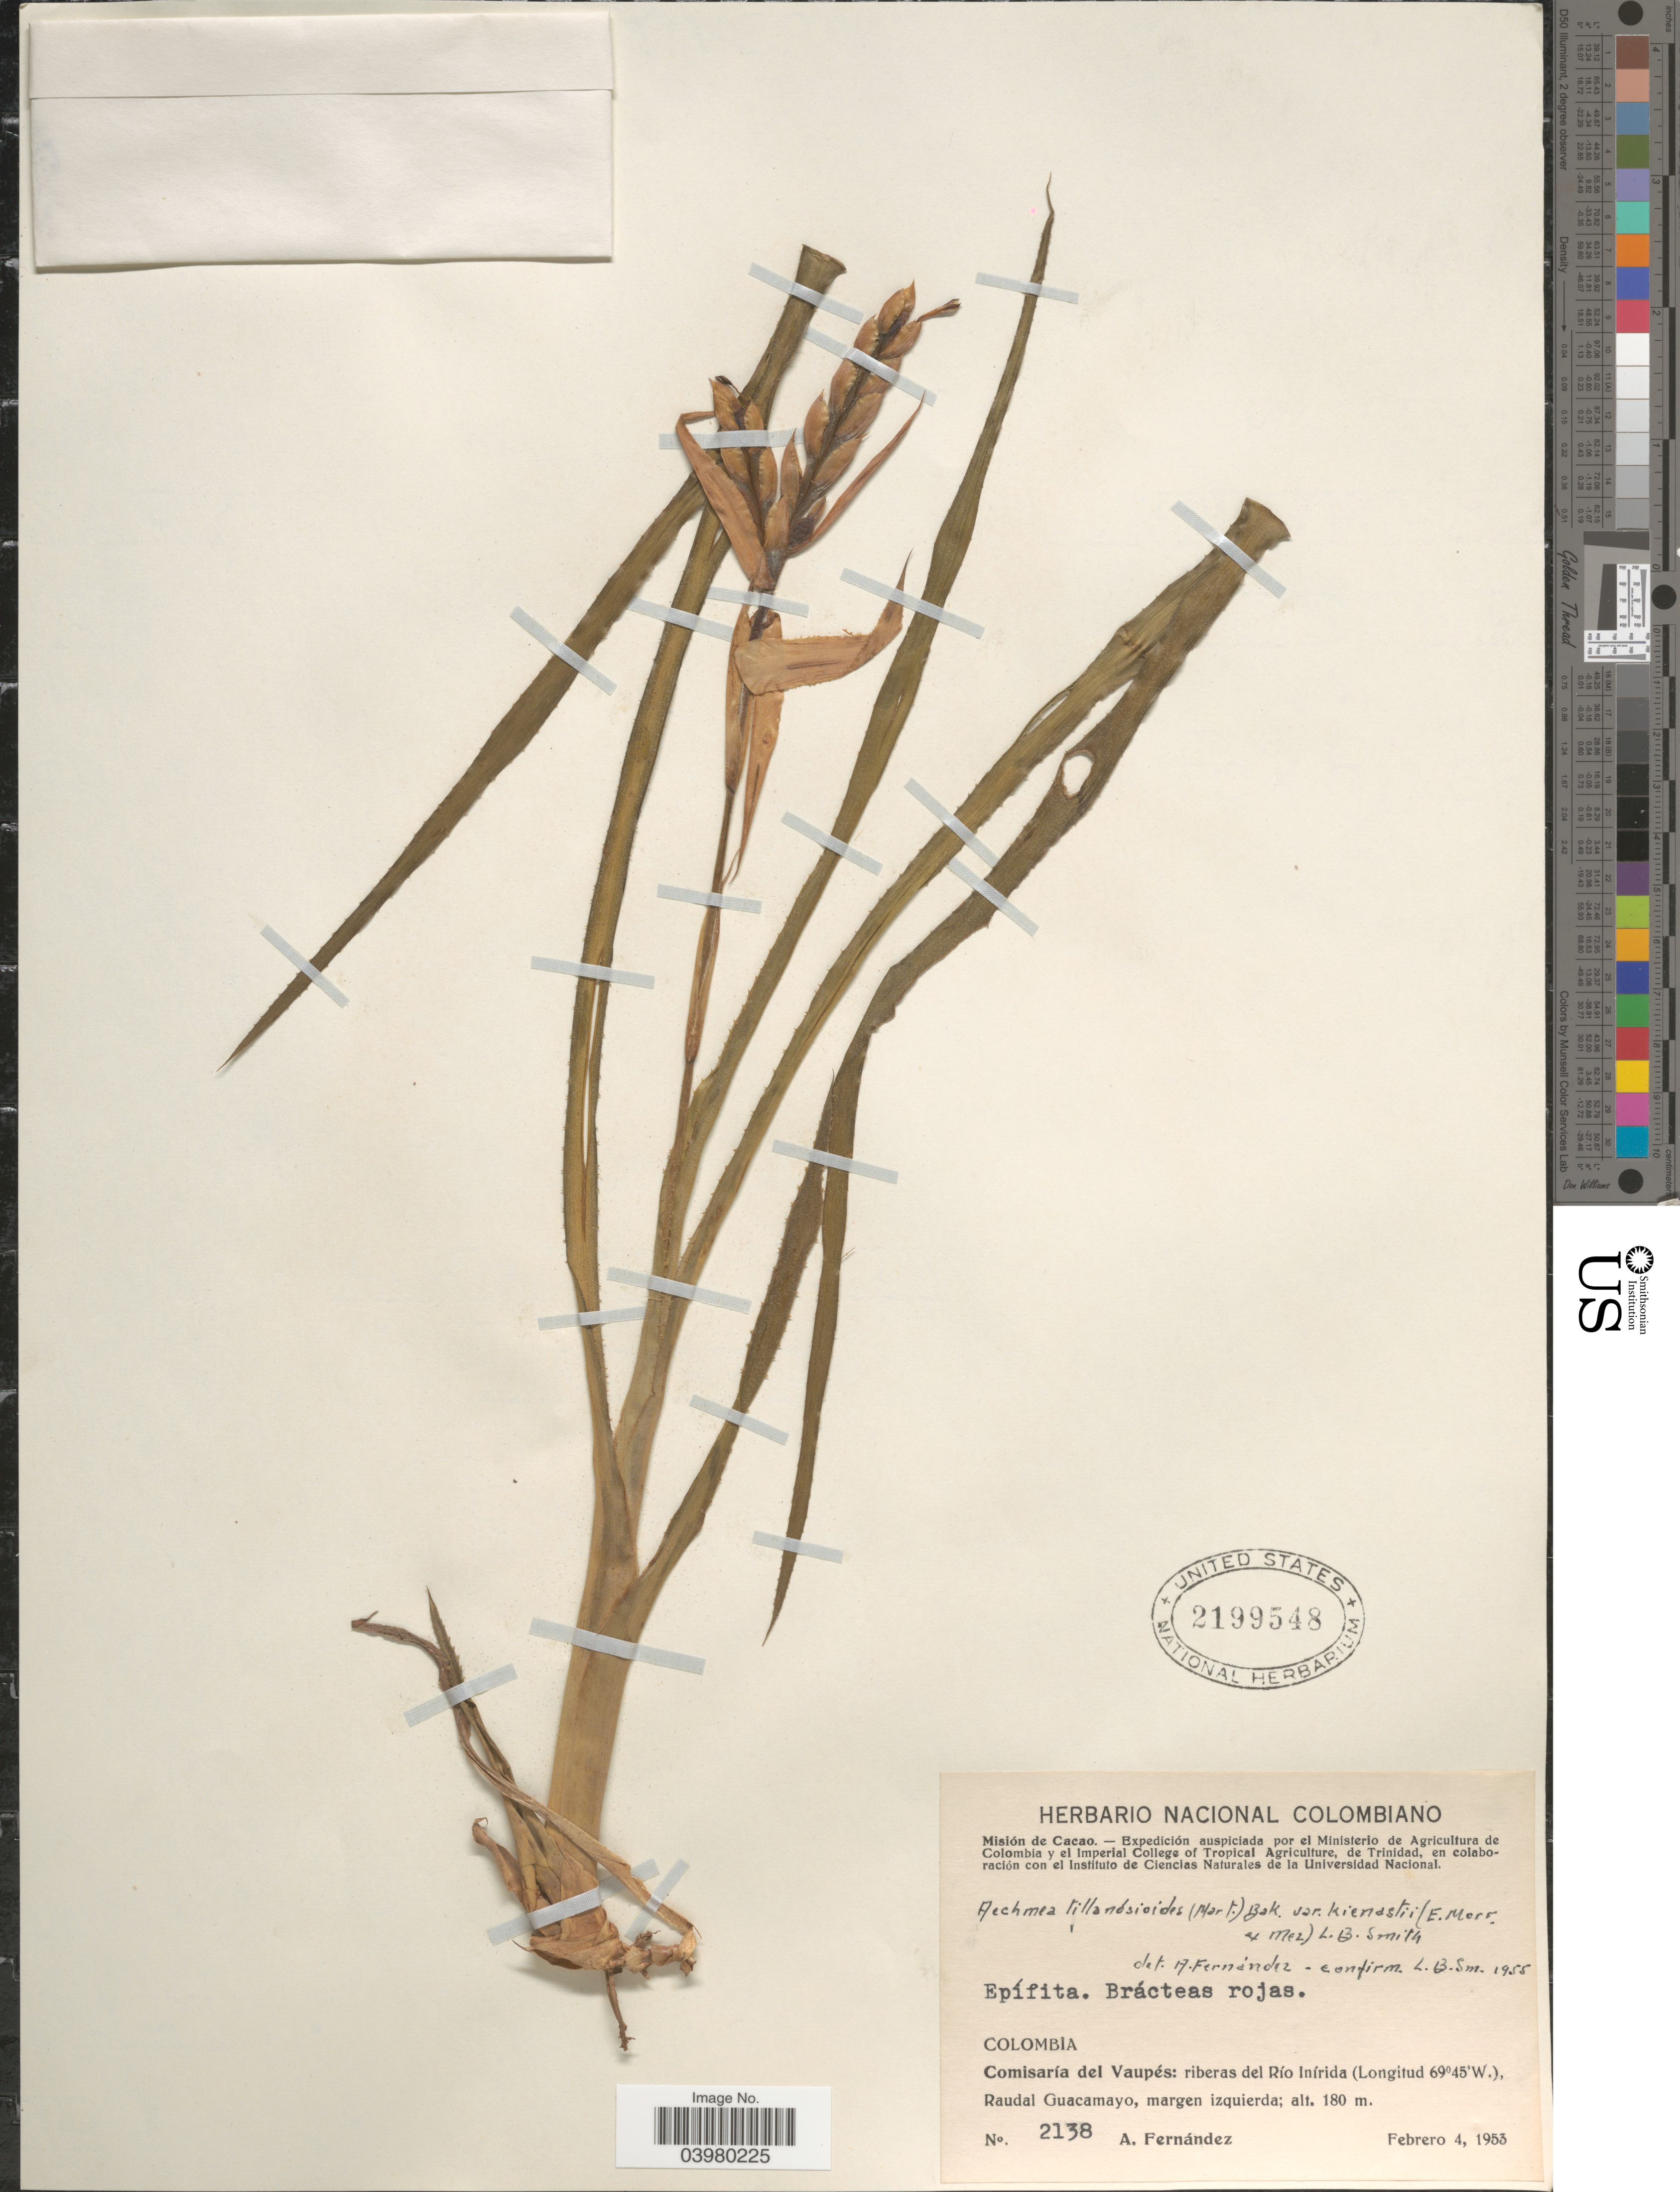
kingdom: Plantae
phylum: Tracheophyta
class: Liliopsida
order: Poales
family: Bromeliaceae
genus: Aechmea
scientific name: Aechmea tillandsioides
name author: (Mart. ex Schult. & Schult. f.) Baker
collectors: A. Fernández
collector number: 2138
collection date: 1953-02-04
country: Colombia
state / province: Vaupés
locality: Comisaría del Vaupés: riberas del Río Inírida. Raudal Guacamayo, margen izquierda.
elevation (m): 180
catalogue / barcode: US 2199548